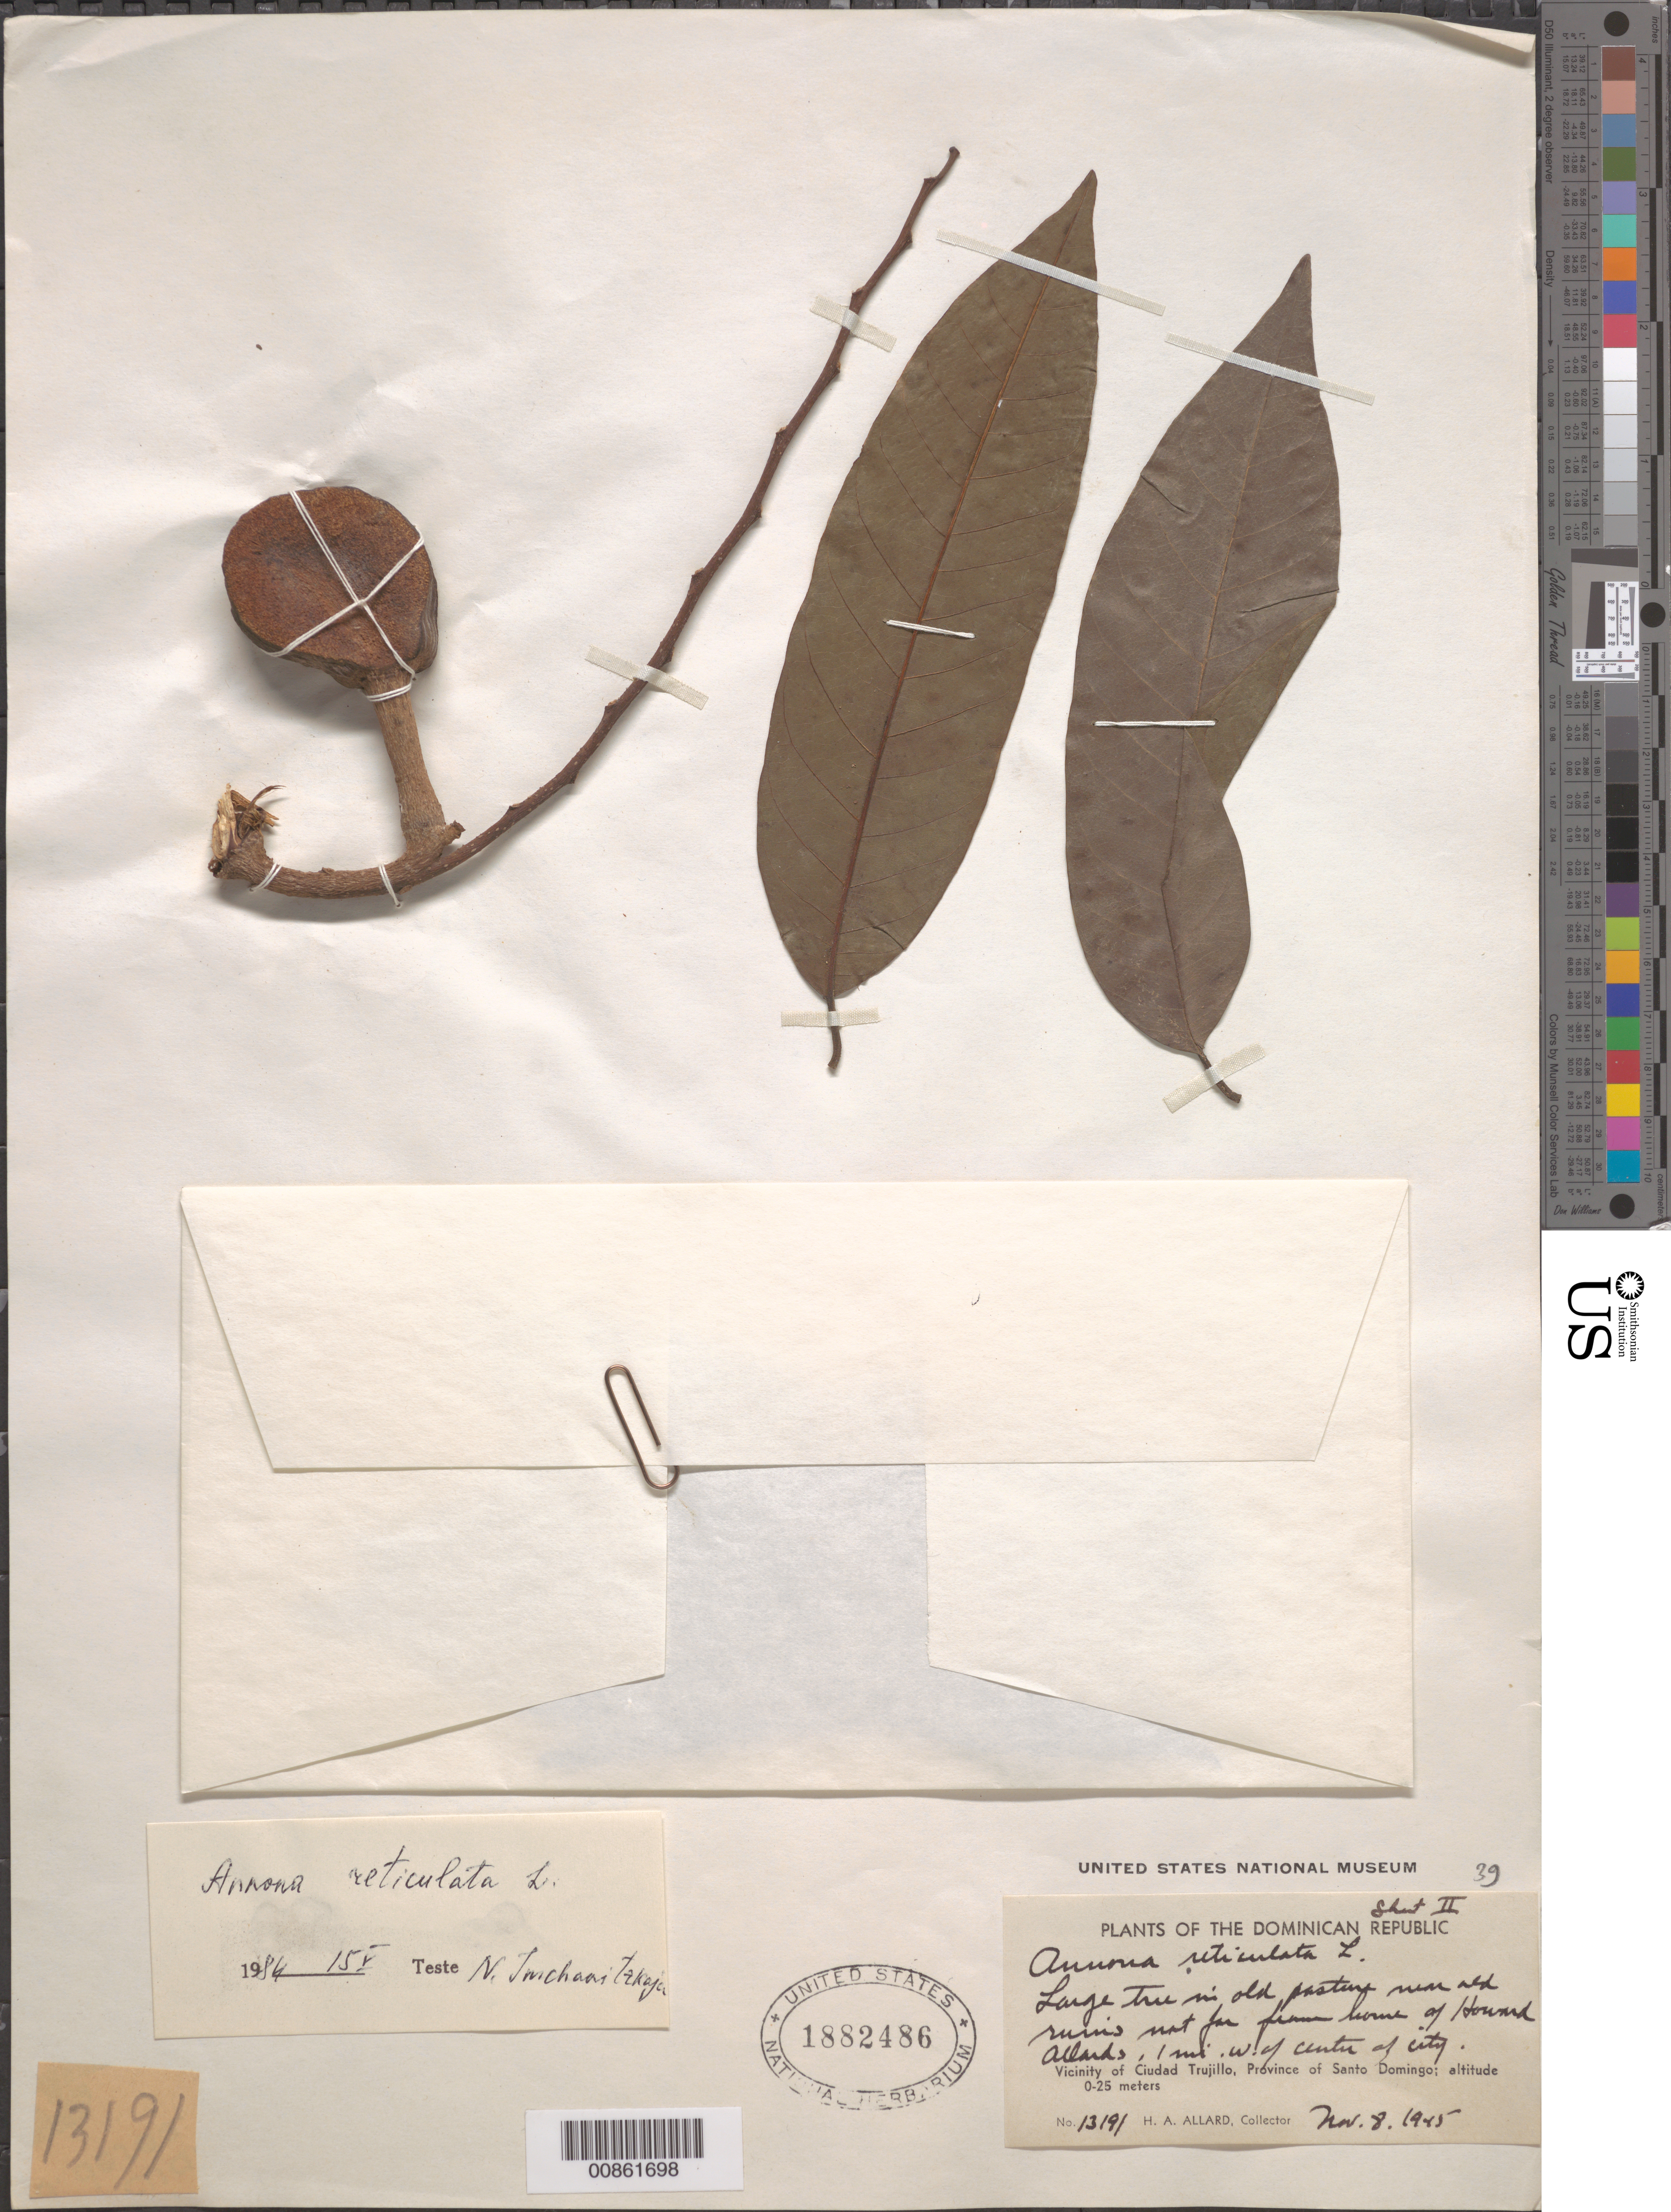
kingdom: Plantae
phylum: Tracheophyta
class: Magnoliopsida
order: Magnoliales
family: Annonaceae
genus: Annona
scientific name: Annona reticulata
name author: L.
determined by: Imchanitzkaja, N.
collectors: H. A. Allard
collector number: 13191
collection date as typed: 08 Nov 1945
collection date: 1945-11-08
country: Dominican Republic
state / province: Distrito Nacional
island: Hispaniola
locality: Vicinity of Ciudad Trujillo, Province of Santo Domingo (obsolete). Near old ruins not far from home of Howard Allard's, 1 mi. W of center of city.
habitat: In old pasture.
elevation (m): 0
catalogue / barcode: US 1882486